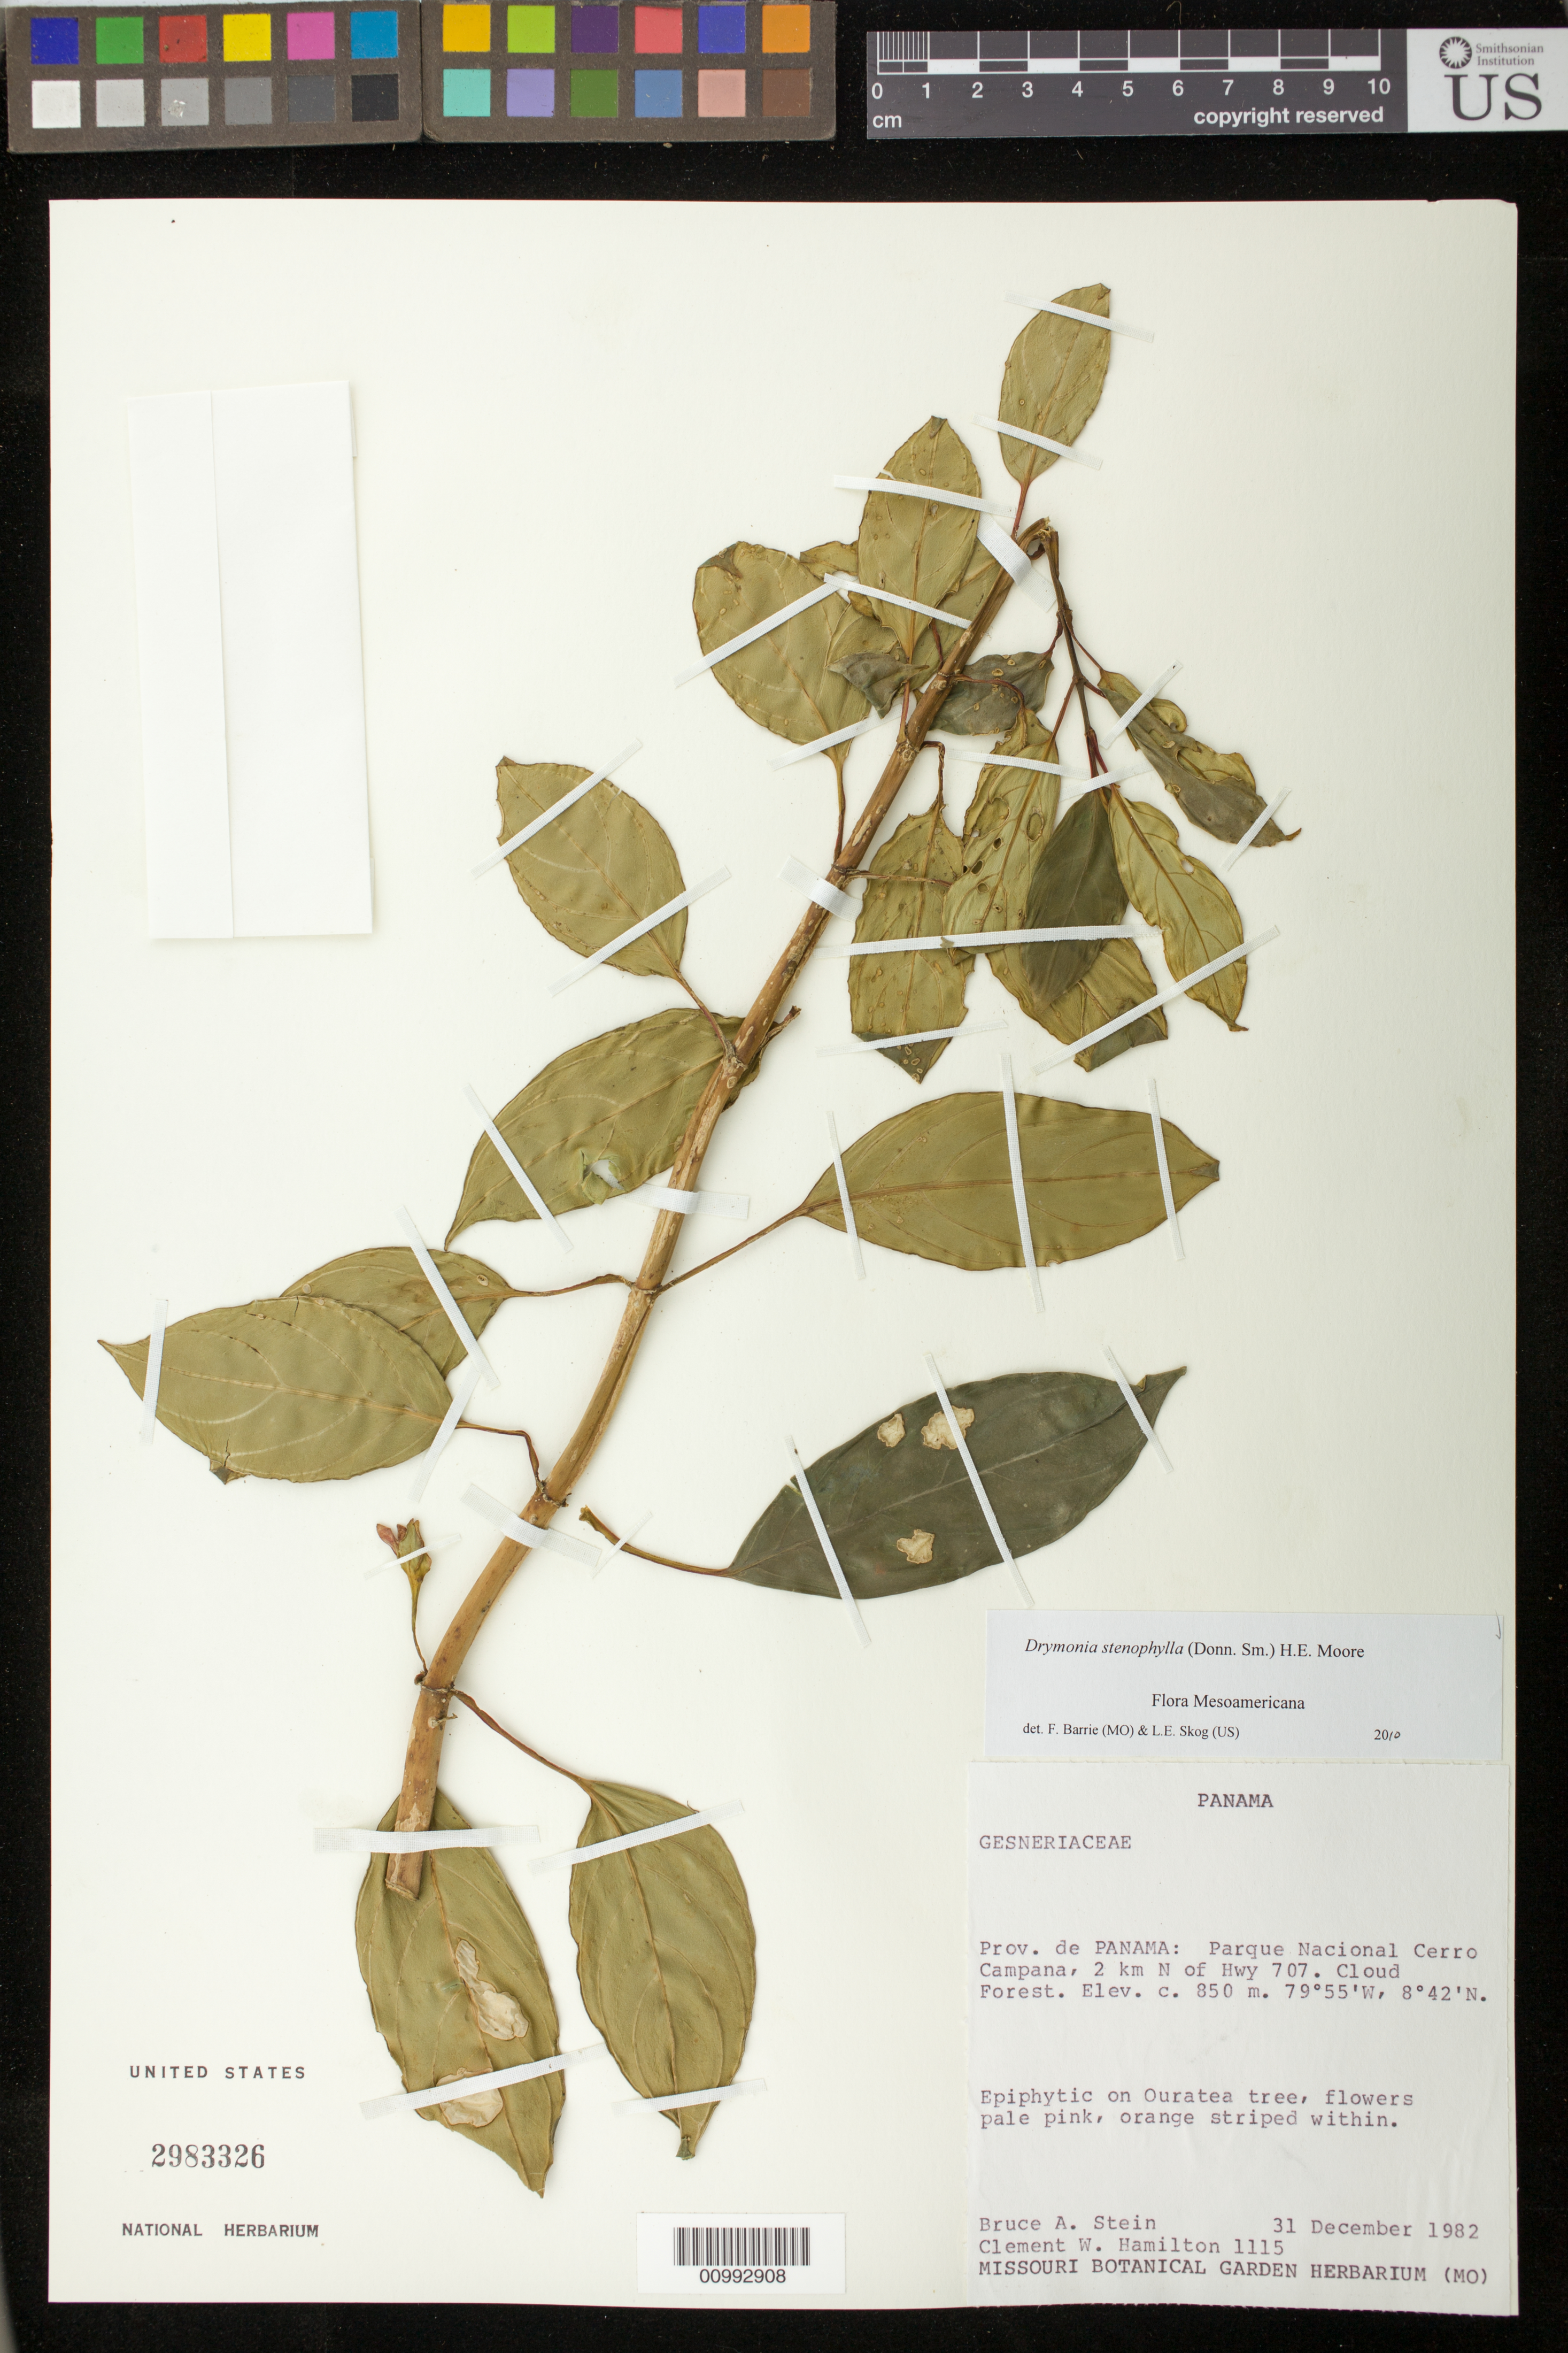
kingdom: Plantae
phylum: Tracheophyta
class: Magnoliopsida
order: Lamiales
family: Gesneriaceae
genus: Drymonia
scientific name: Drymonia stenophylla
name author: (Donn. Sm.) H.E. Moore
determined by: Barrie, F. R.; Skog, Laurence E.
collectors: B. A. Stein & C. W. Hamilton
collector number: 1115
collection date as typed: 31 Dec 1982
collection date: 1982-12-31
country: Panama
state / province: Panamá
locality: Prov. De Panama: Parque Nacional Cerro Campana, 2 km N of Hwy 707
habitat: Cloud forest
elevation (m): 850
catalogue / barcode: US 2983326